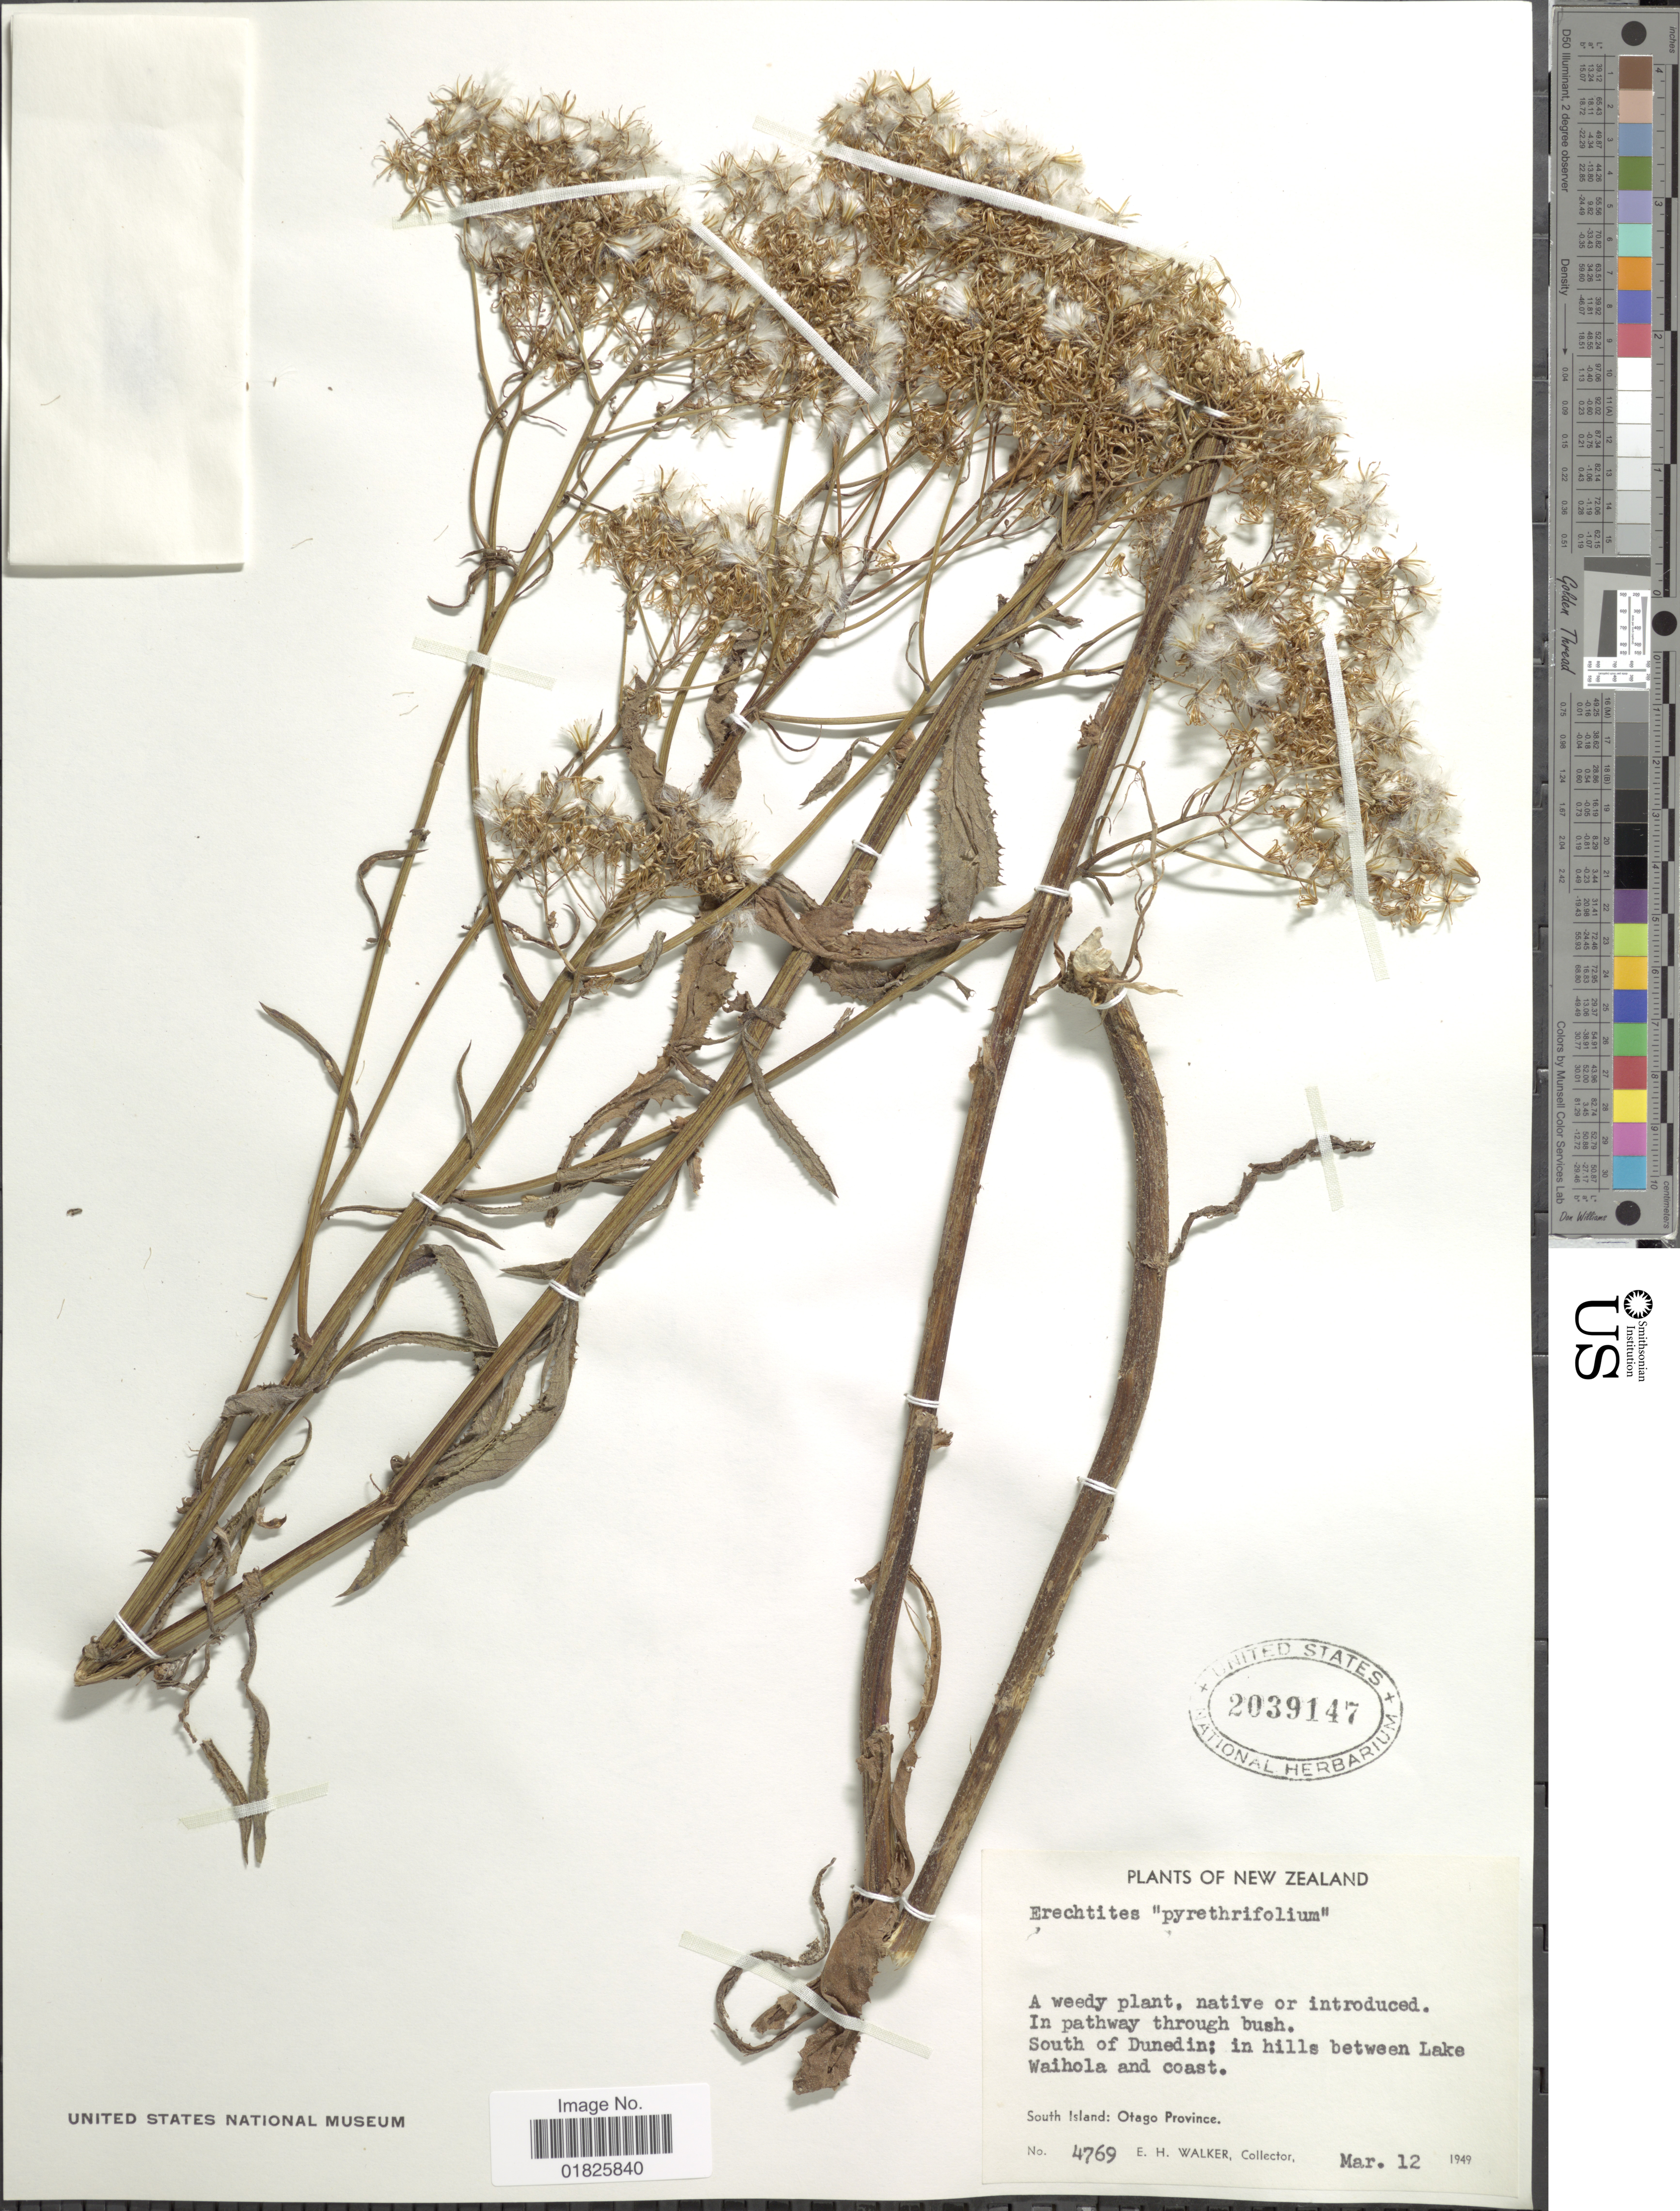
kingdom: Plantae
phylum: Tracheophyta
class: Magnoliopsida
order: Asterales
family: Asteraceae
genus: Erechtites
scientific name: Erechtites 'pyrethrifolium'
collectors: E. H. Walker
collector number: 4769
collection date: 1949-03-12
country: New Zealand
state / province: Otago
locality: South of Dundedin, in hills between Lake Waihola and coast, South Island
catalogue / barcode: US 2039147